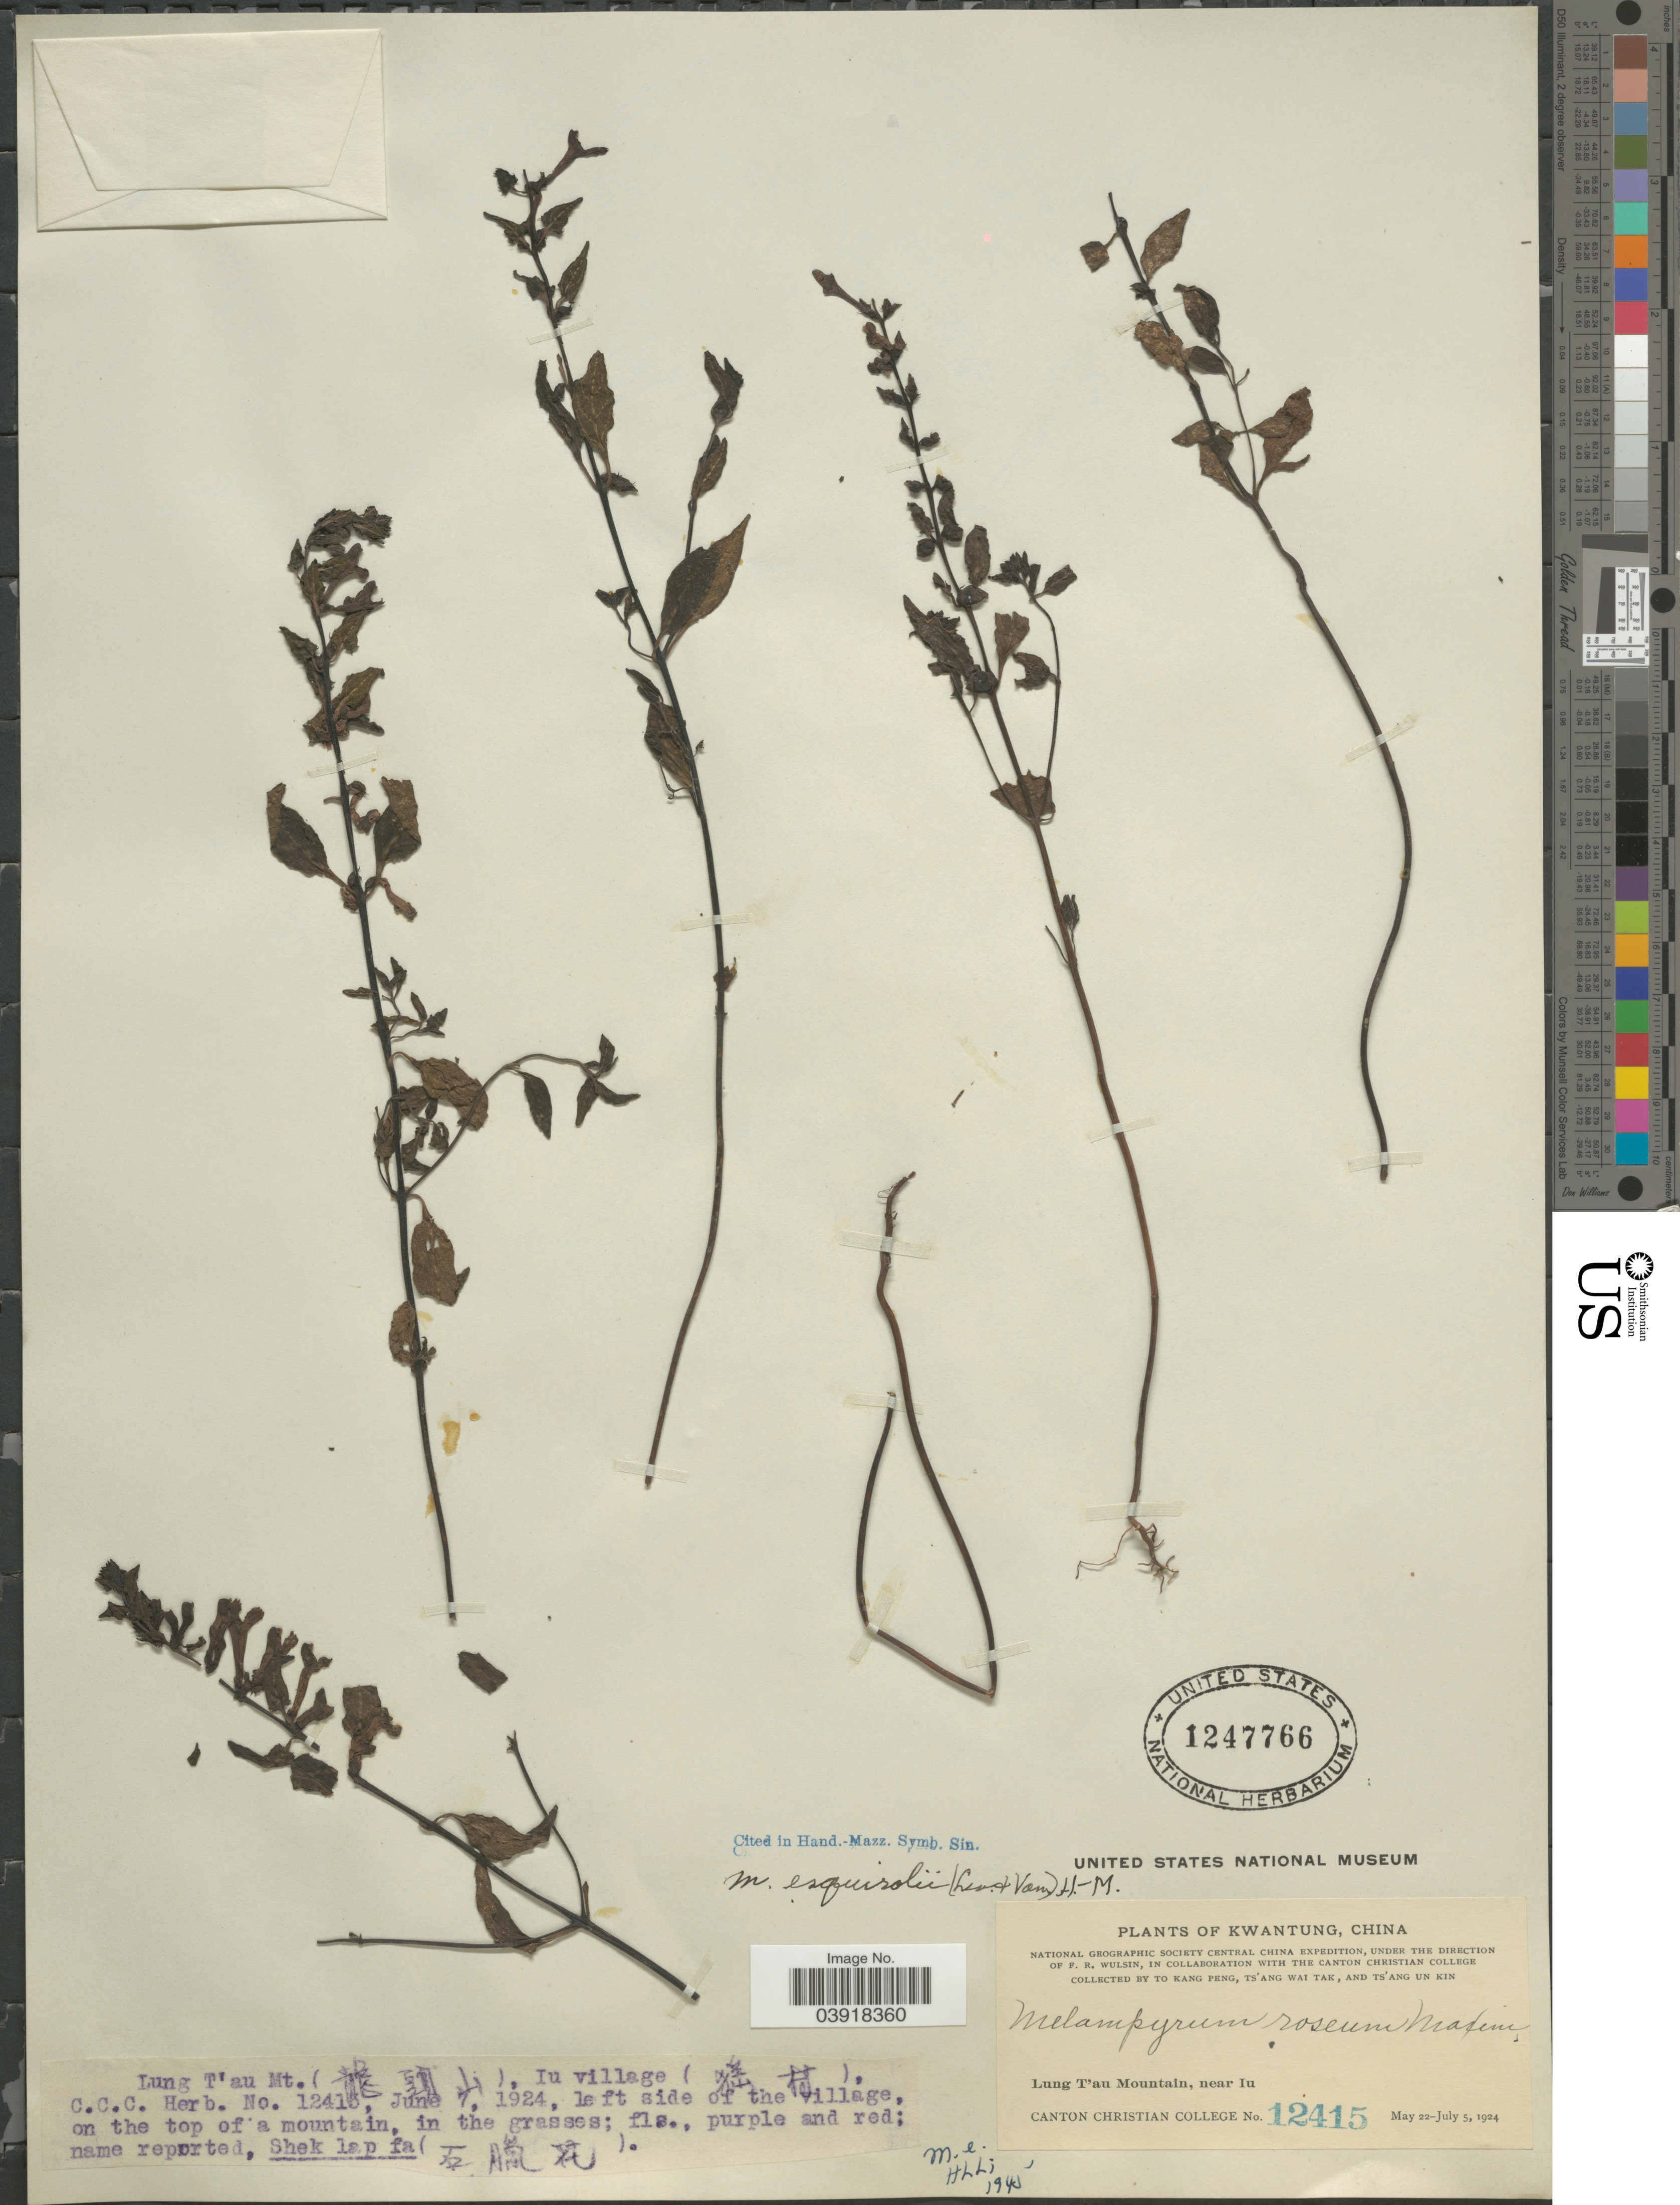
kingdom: Plantae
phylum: Tracheophyta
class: Magnoliopsida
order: Lamiales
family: Orobanchaceae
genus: Melampyrum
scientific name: Melampyrum esquirolii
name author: (H. Lév. & Vaniot) Hand.-Mazz.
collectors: T. K. Peng, W. T. Tsang & Ts' Ang Un Kin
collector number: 12415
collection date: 1924-06-07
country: China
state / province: Guangdong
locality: Lung T'au Mountain. (X), Iu village (X). Kwantung. Near Iu.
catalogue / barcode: US 1247766